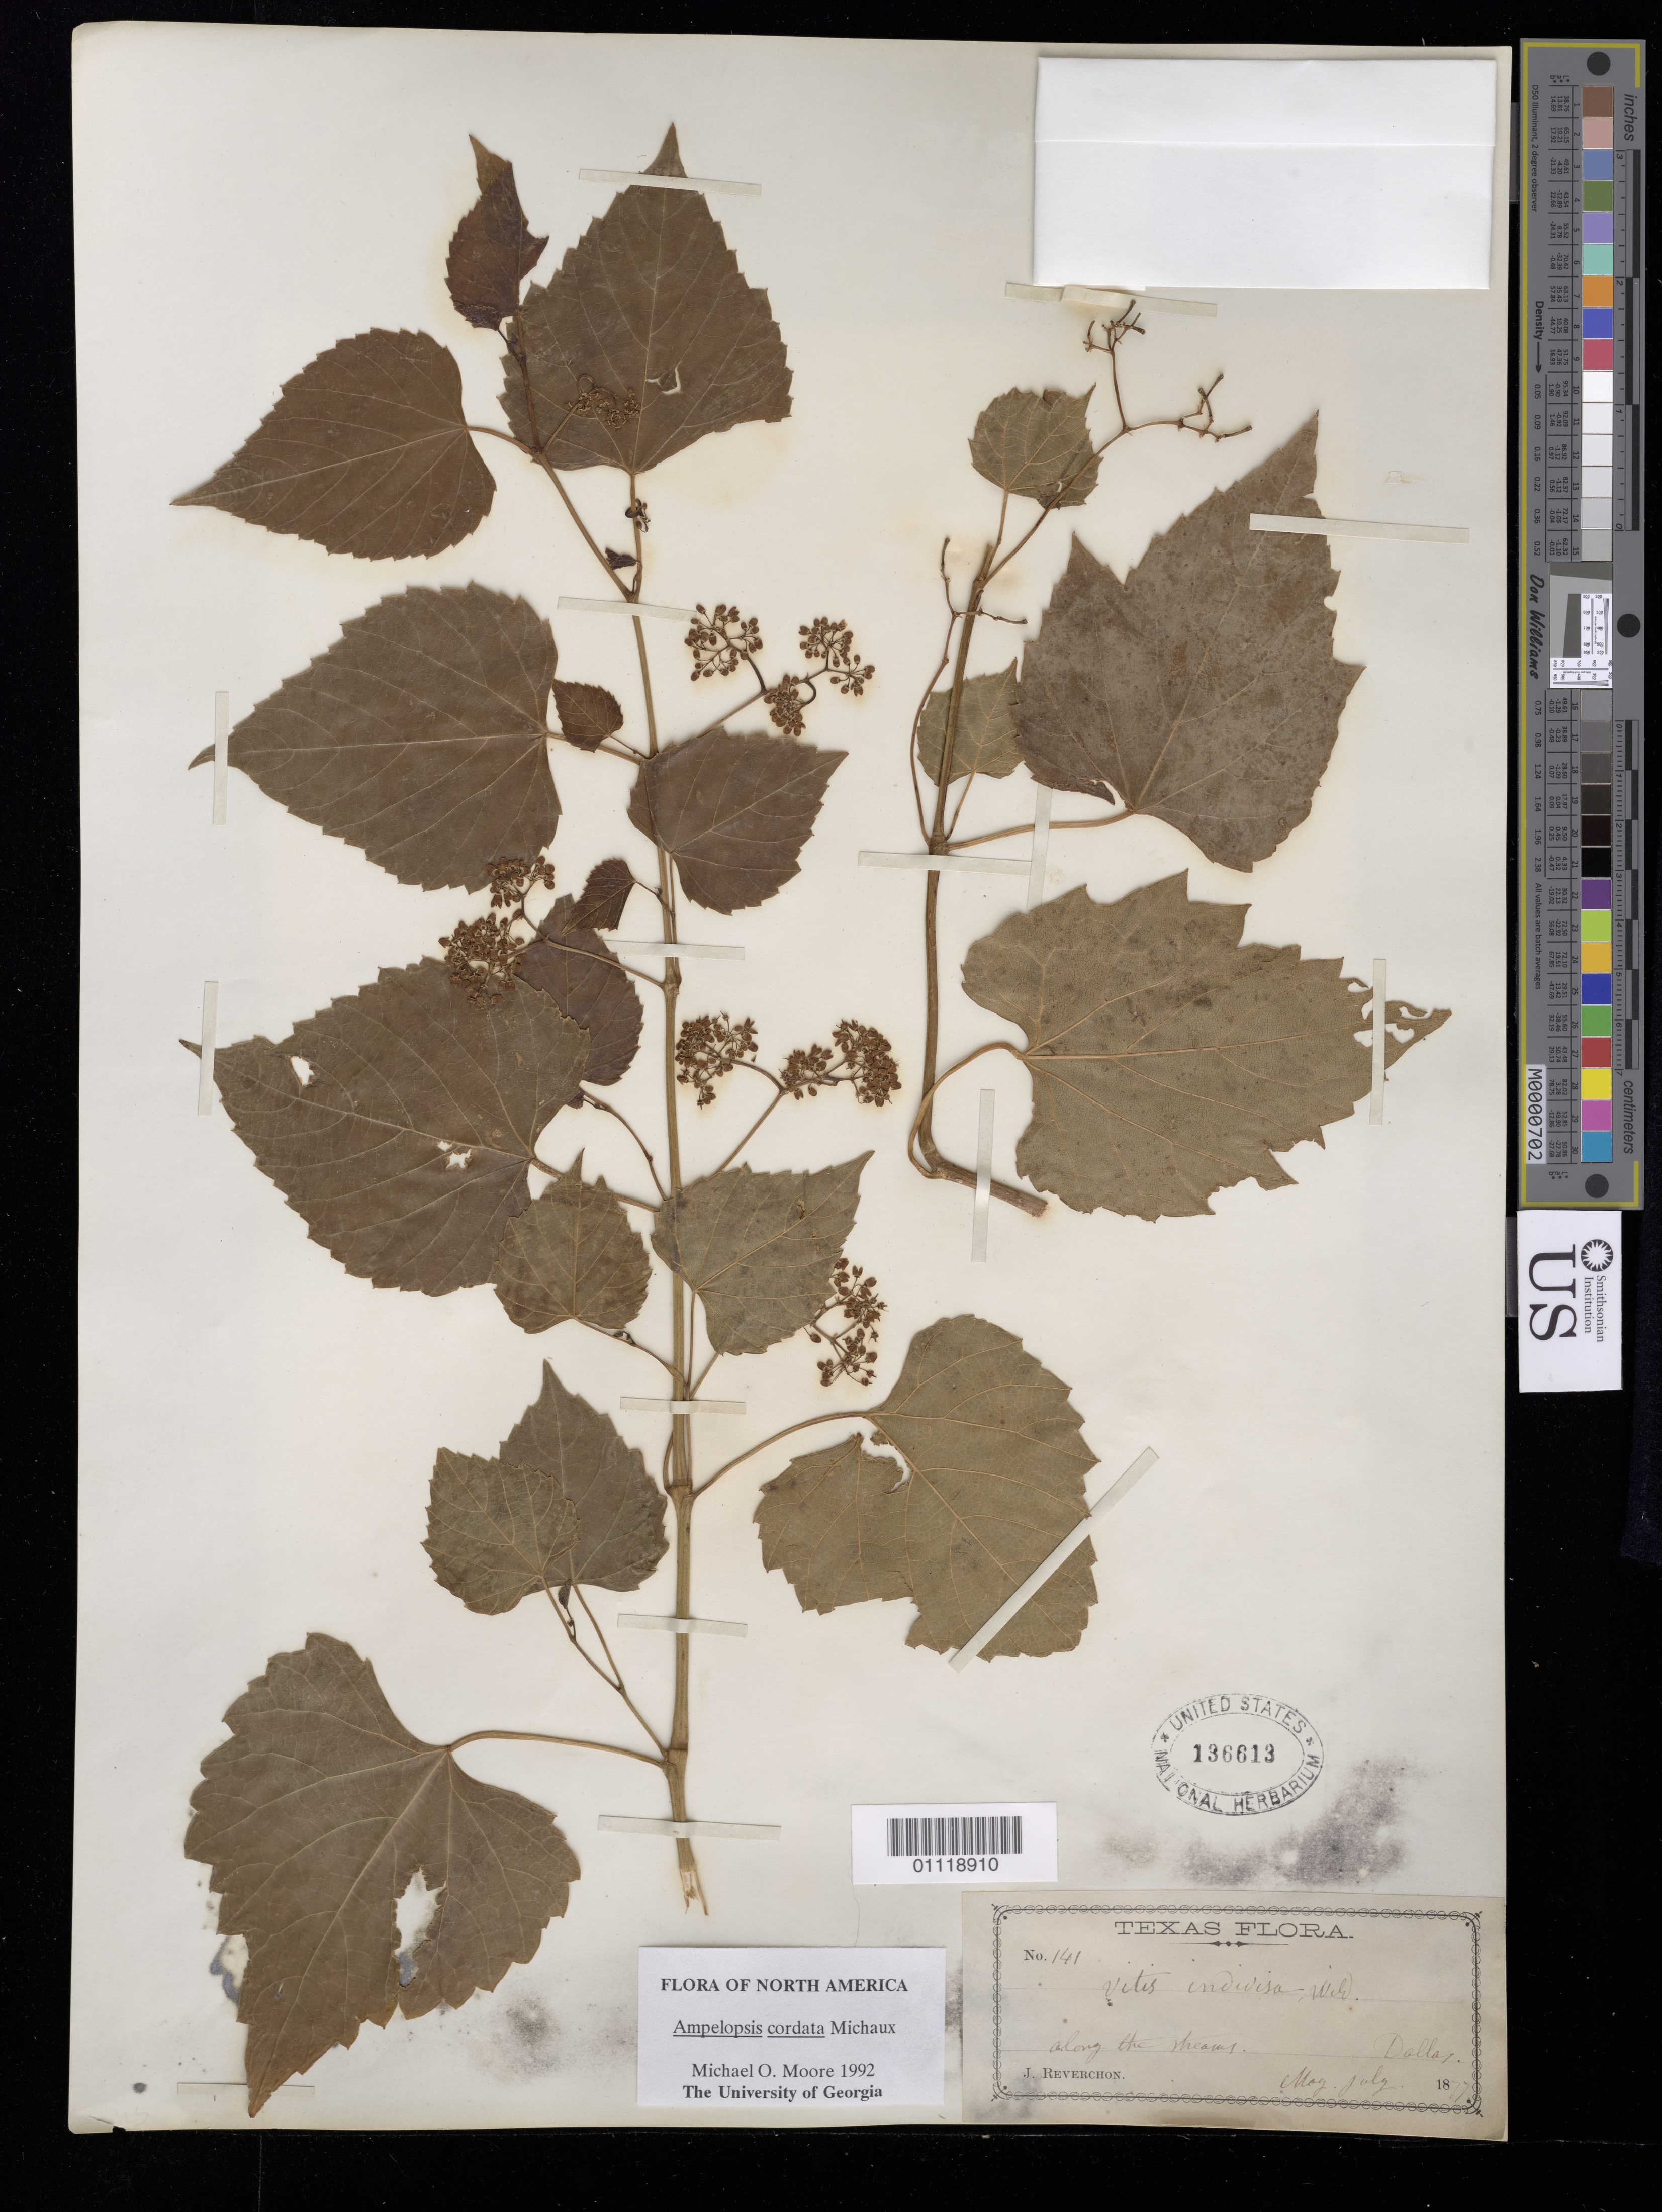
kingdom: Plantae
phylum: Tracheophyta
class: Magnoliopsida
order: Vitales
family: Vitaceae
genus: Ampelopsis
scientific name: Ampelopsis cordata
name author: Michx.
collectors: J. Reverchon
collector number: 141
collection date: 1877-07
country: United States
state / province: Texas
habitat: Along the streams.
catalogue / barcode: US 136613